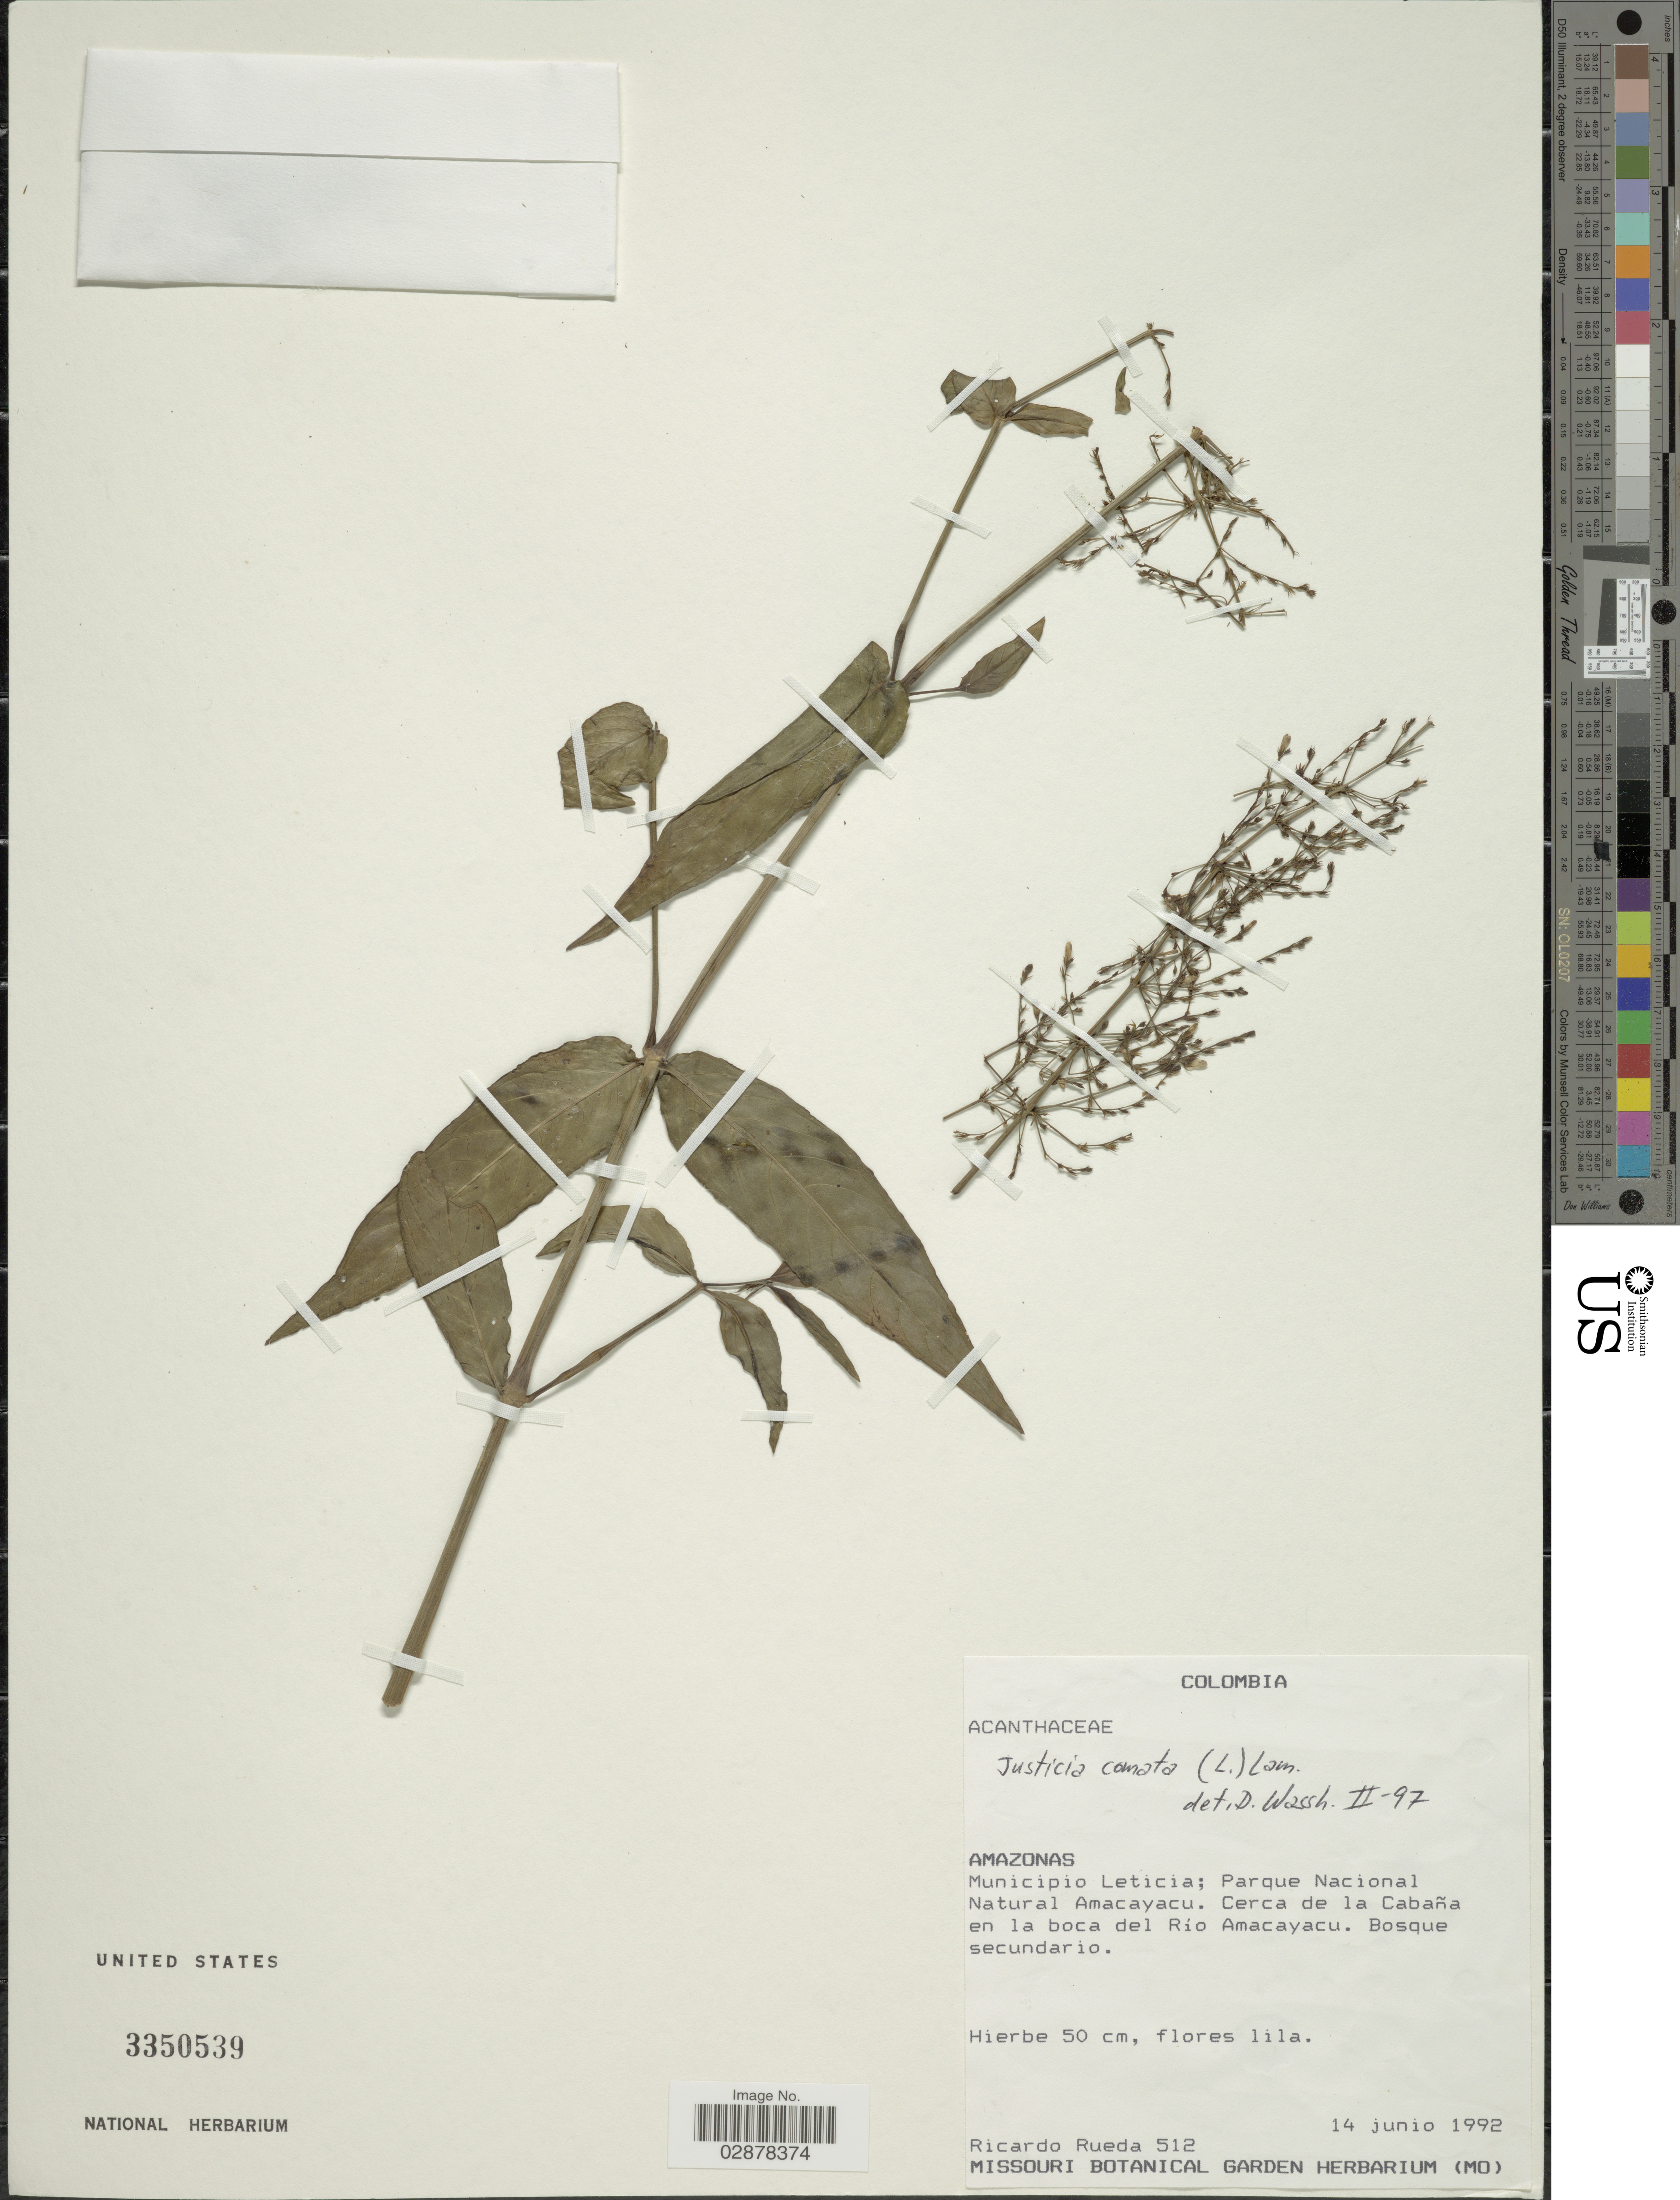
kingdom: Plantae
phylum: Tracheophyta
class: Magnoliopsida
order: Lamiales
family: Acanthaceae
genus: Justicia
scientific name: Justicia comata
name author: (L.) Lam.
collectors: R. Rueda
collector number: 512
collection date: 1992-06-14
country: Colombia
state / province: Amazônas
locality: Municipio Leticia; Parque Nacional Natural Amacayacu. Cerca de la Cabaña en la boca del Río Amacayacu.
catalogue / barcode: US 3350539